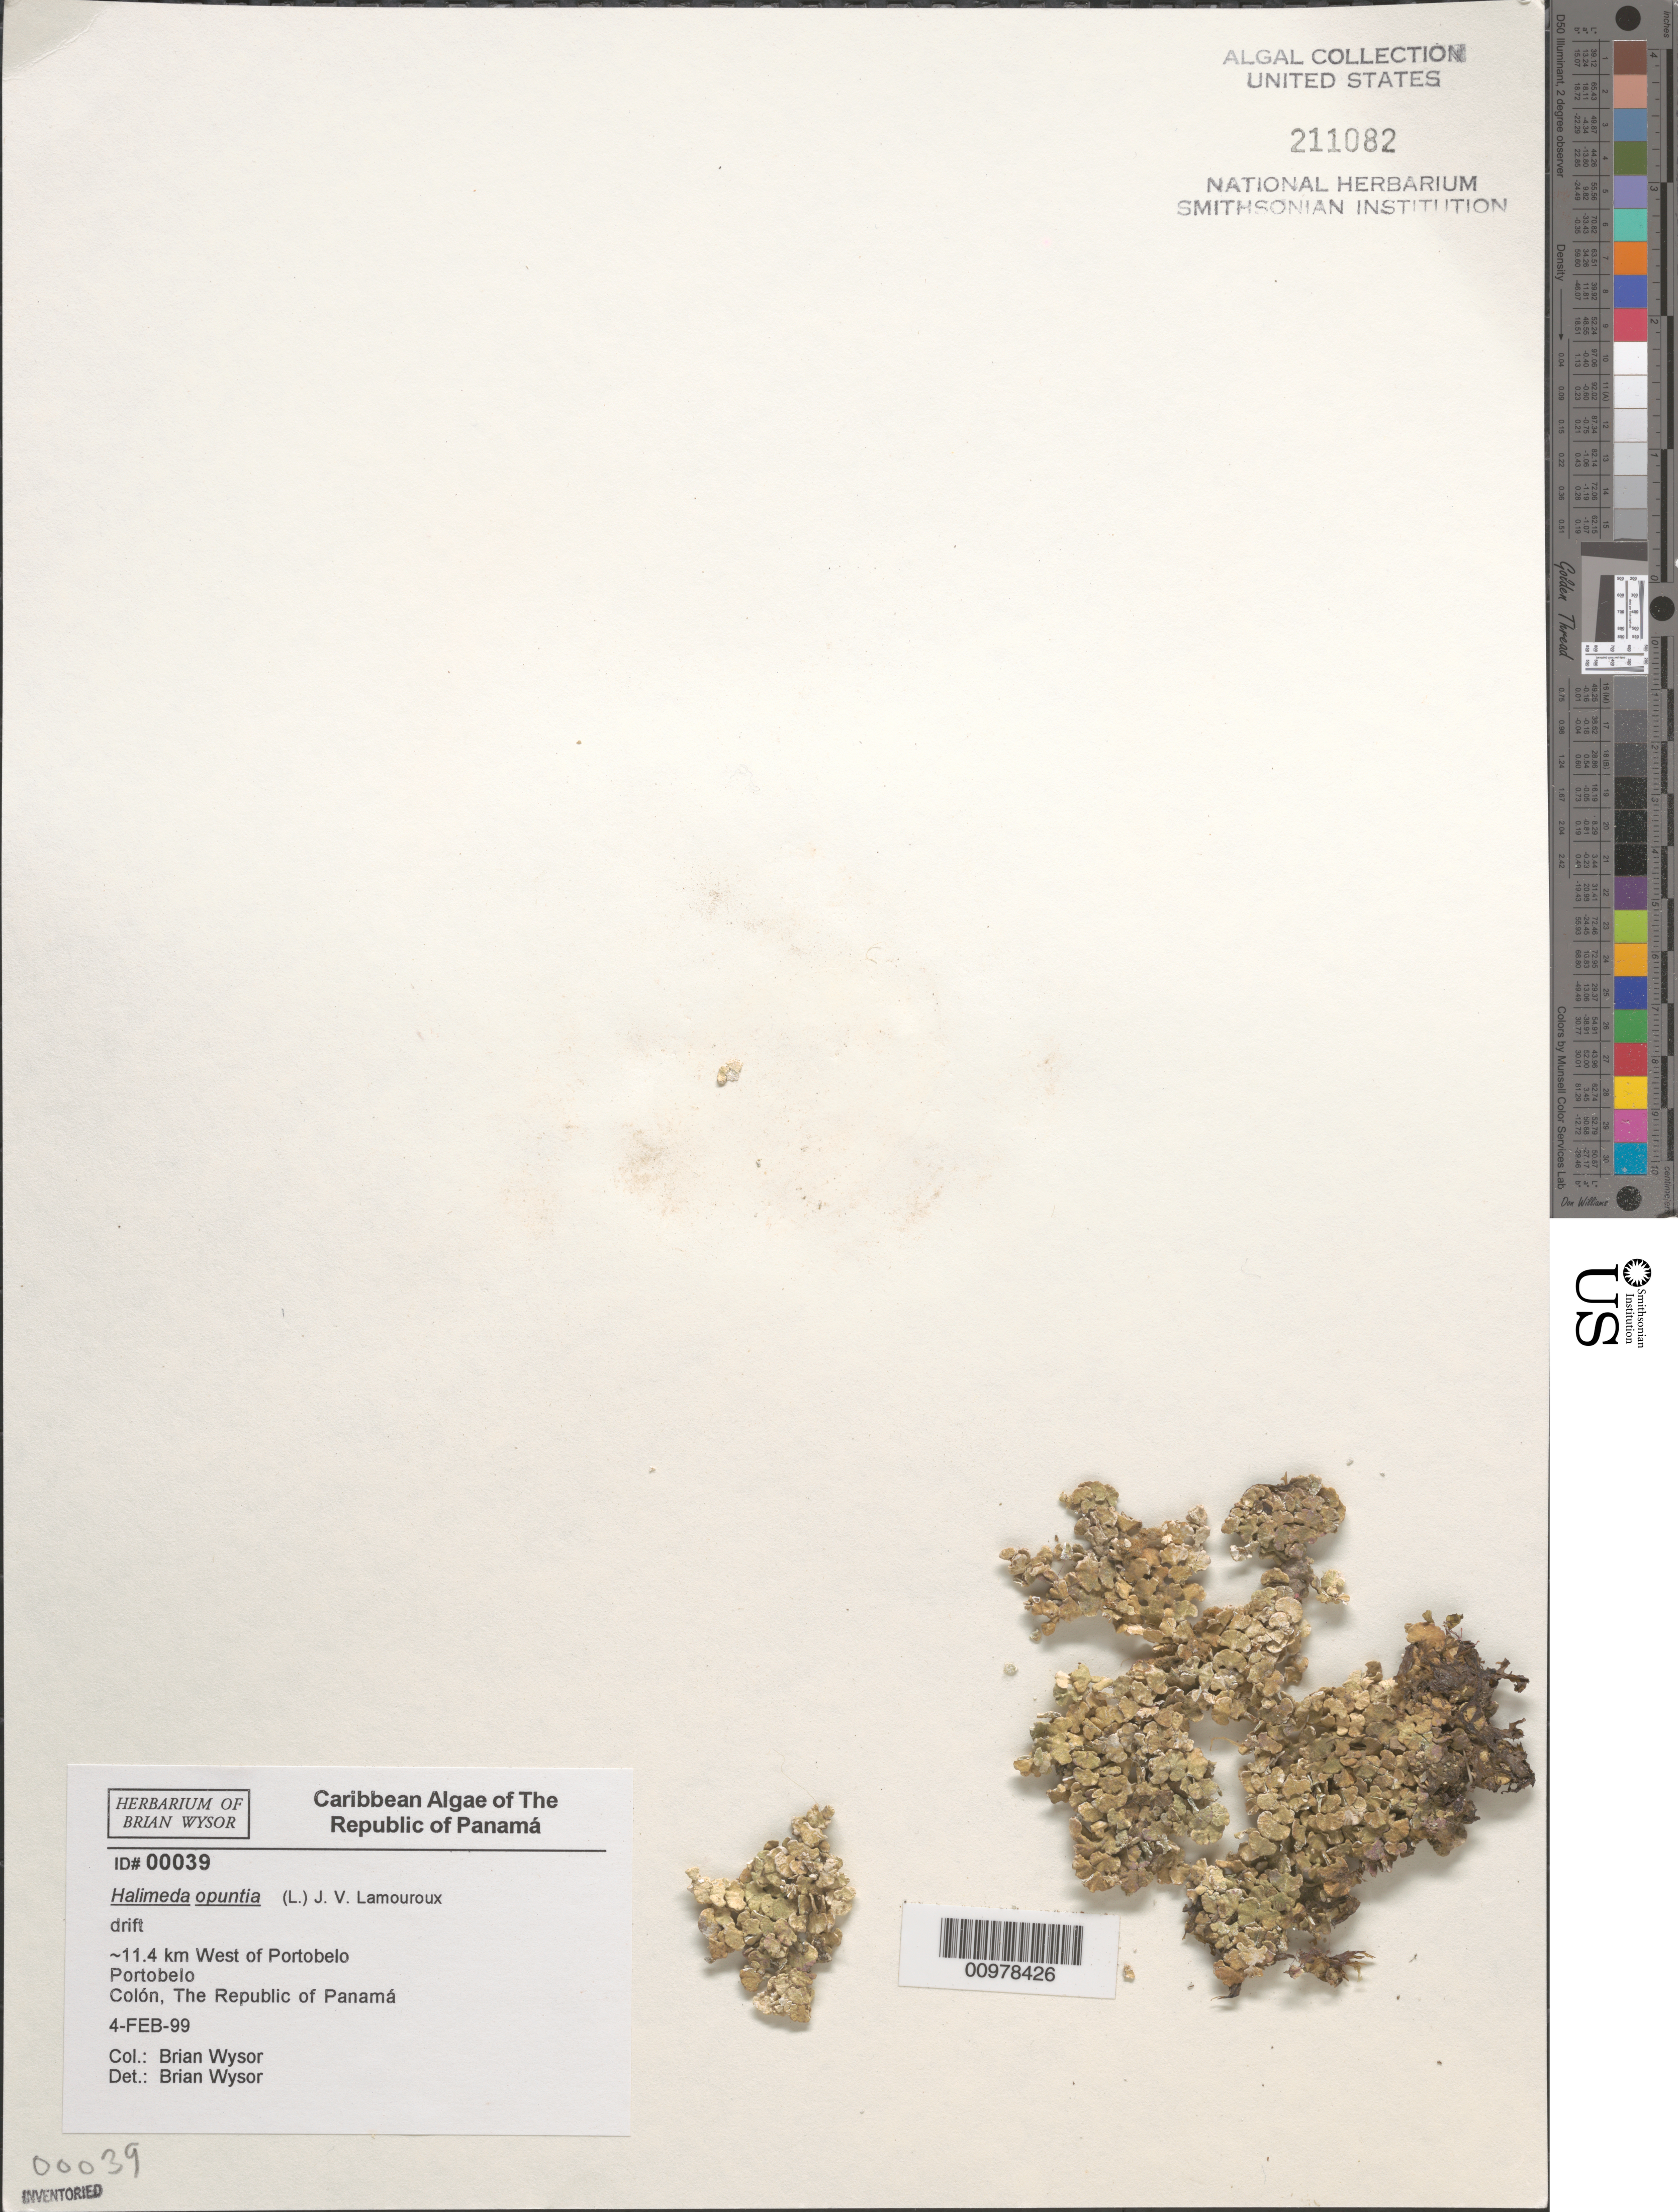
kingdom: Plantae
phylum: Chlorophyta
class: Ulvophyceae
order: Bryopsidales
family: Halimedaceae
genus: Halimeda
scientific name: Halimeda opuntia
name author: (L.) J.V.Lamouroux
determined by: Wysor, B.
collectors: B. Wysor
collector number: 00039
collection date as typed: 04 Feb 1999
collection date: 1999-02-04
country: Panama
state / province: Colón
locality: Ca. 11.4 km west of Portobelo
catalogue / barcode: US 211082